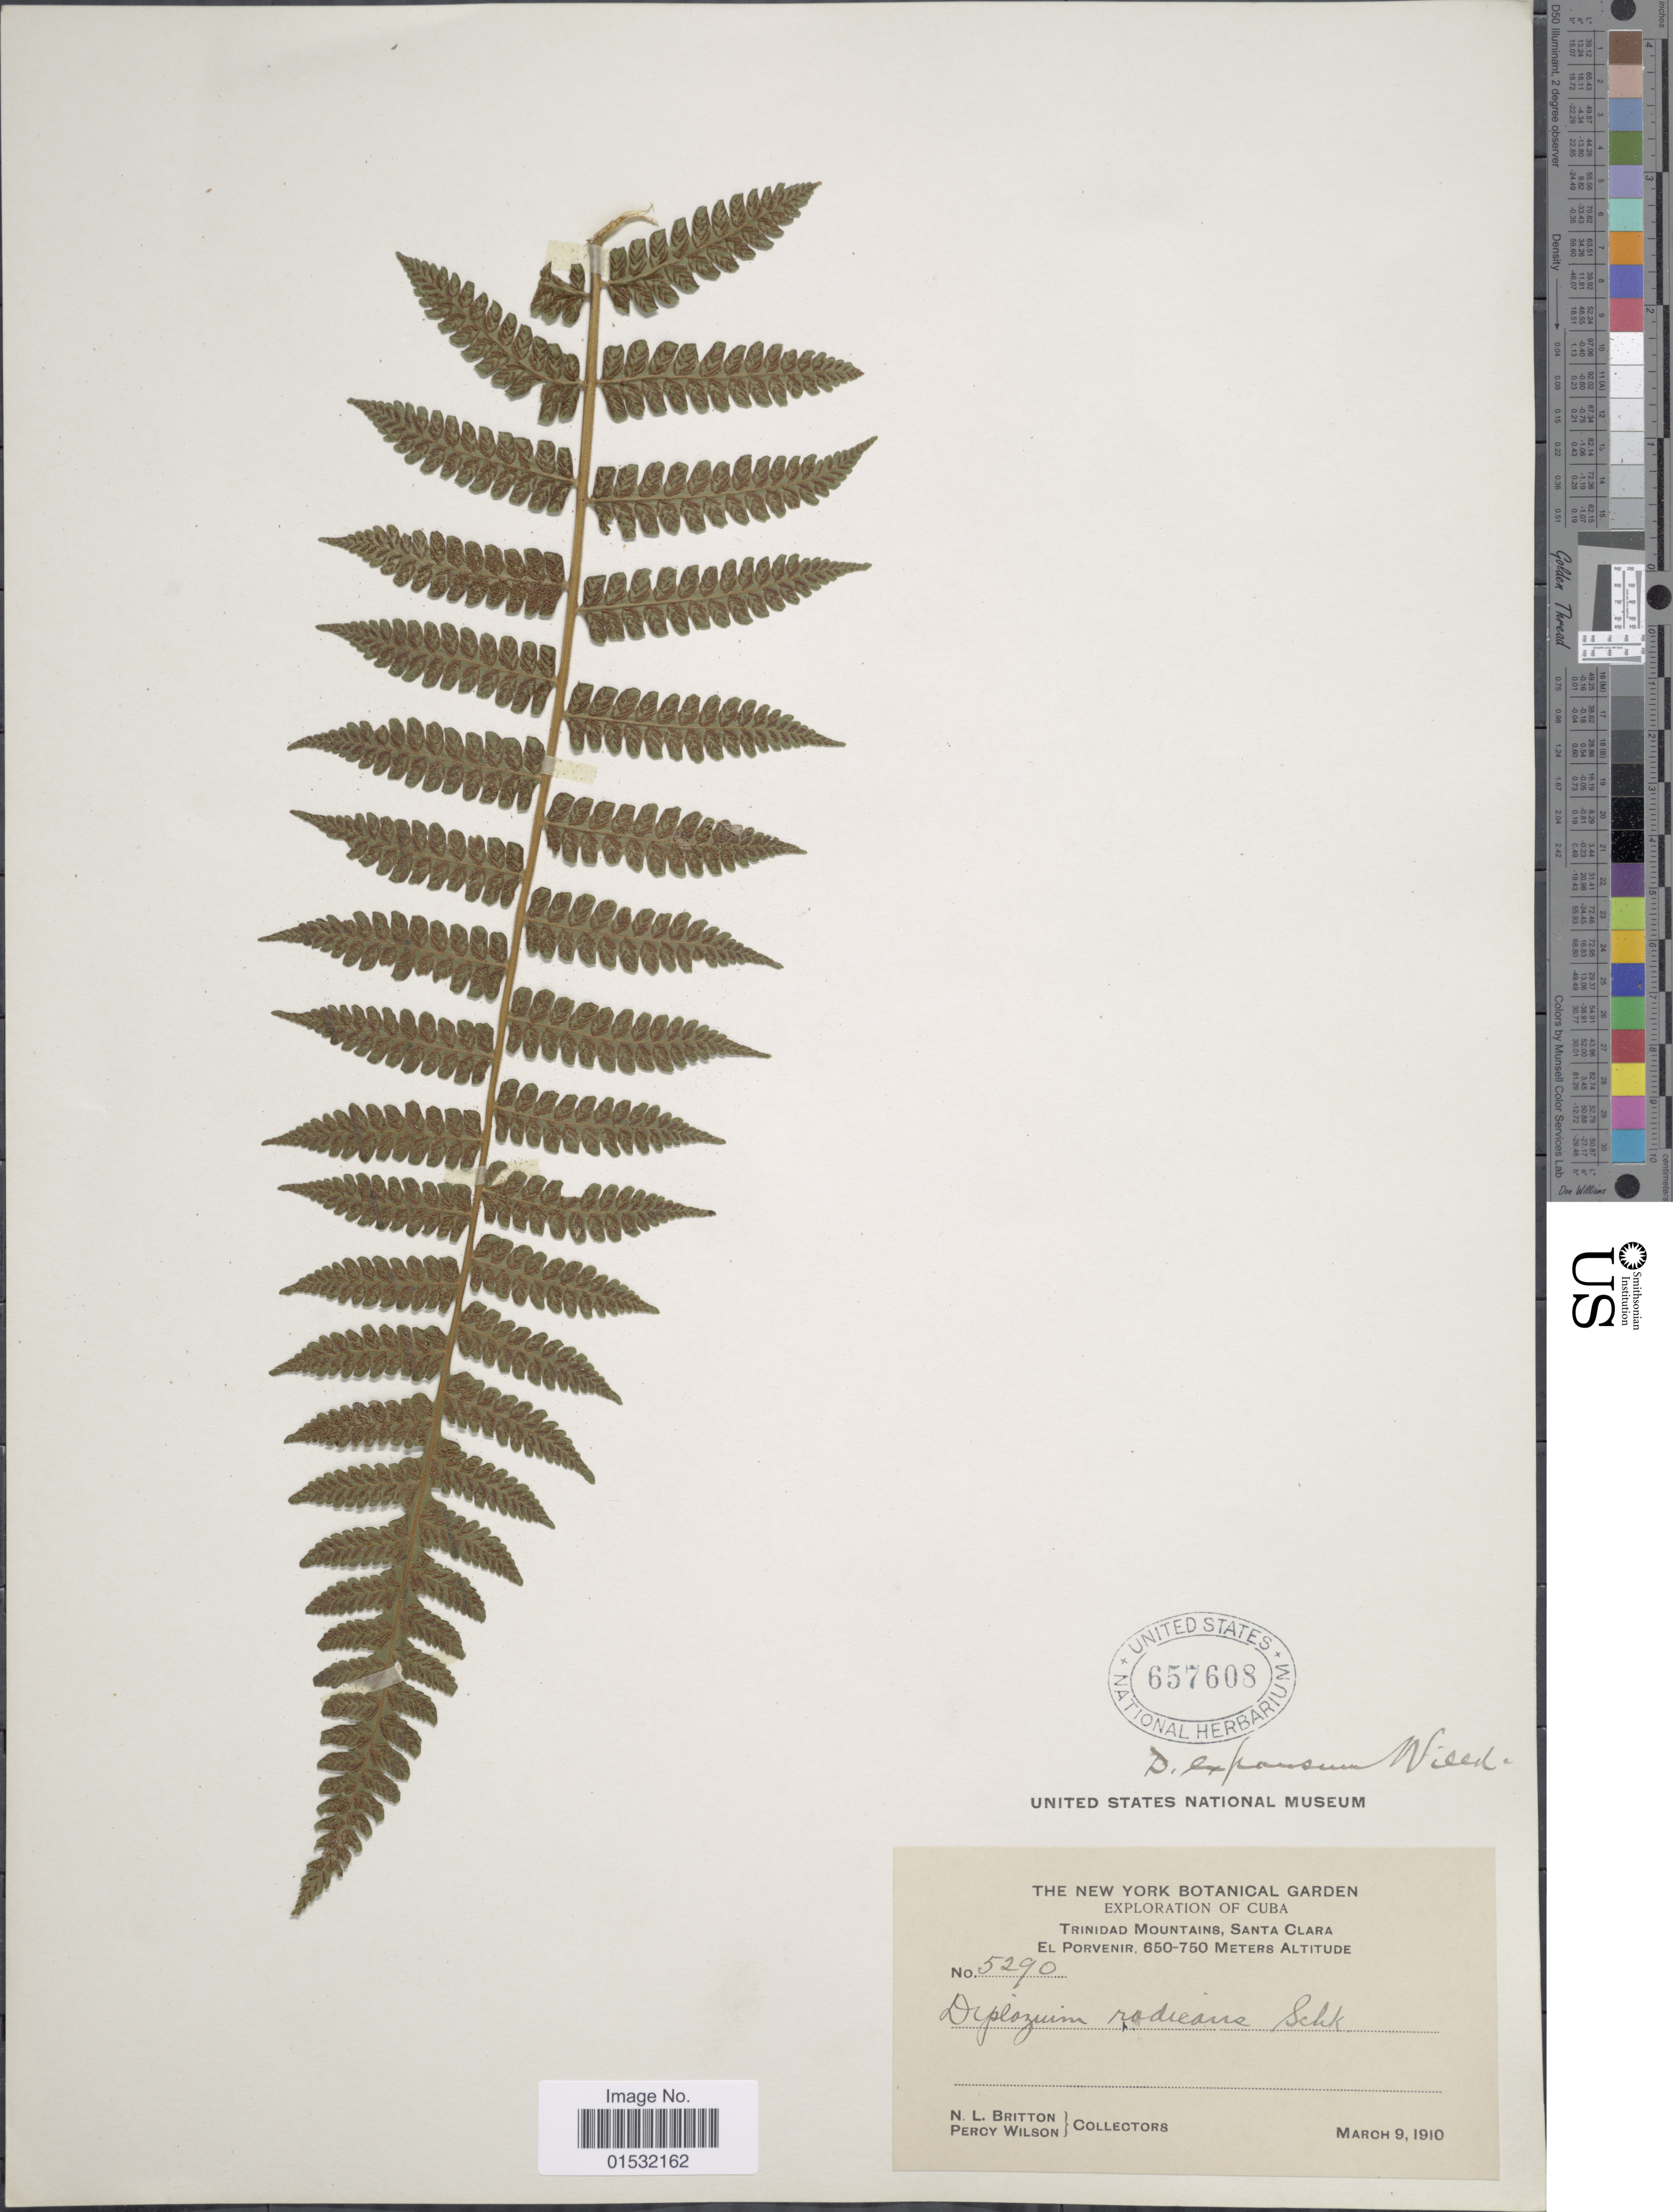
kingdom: Plantae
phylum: Tracheophyta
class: Polypodiopsida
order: Polypodiales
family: Athyriaceae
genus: Diplazium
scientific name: Diplazium fuertesii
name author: Brause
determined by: Sánchez, C.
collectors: N. Britton & P. Wilson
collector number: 5290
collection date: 1910-03-09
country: Cuba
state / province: Las Villas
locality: Trinidad Mountains, Santa Clara. El Porvernir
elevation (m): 650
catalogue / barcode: US 657608